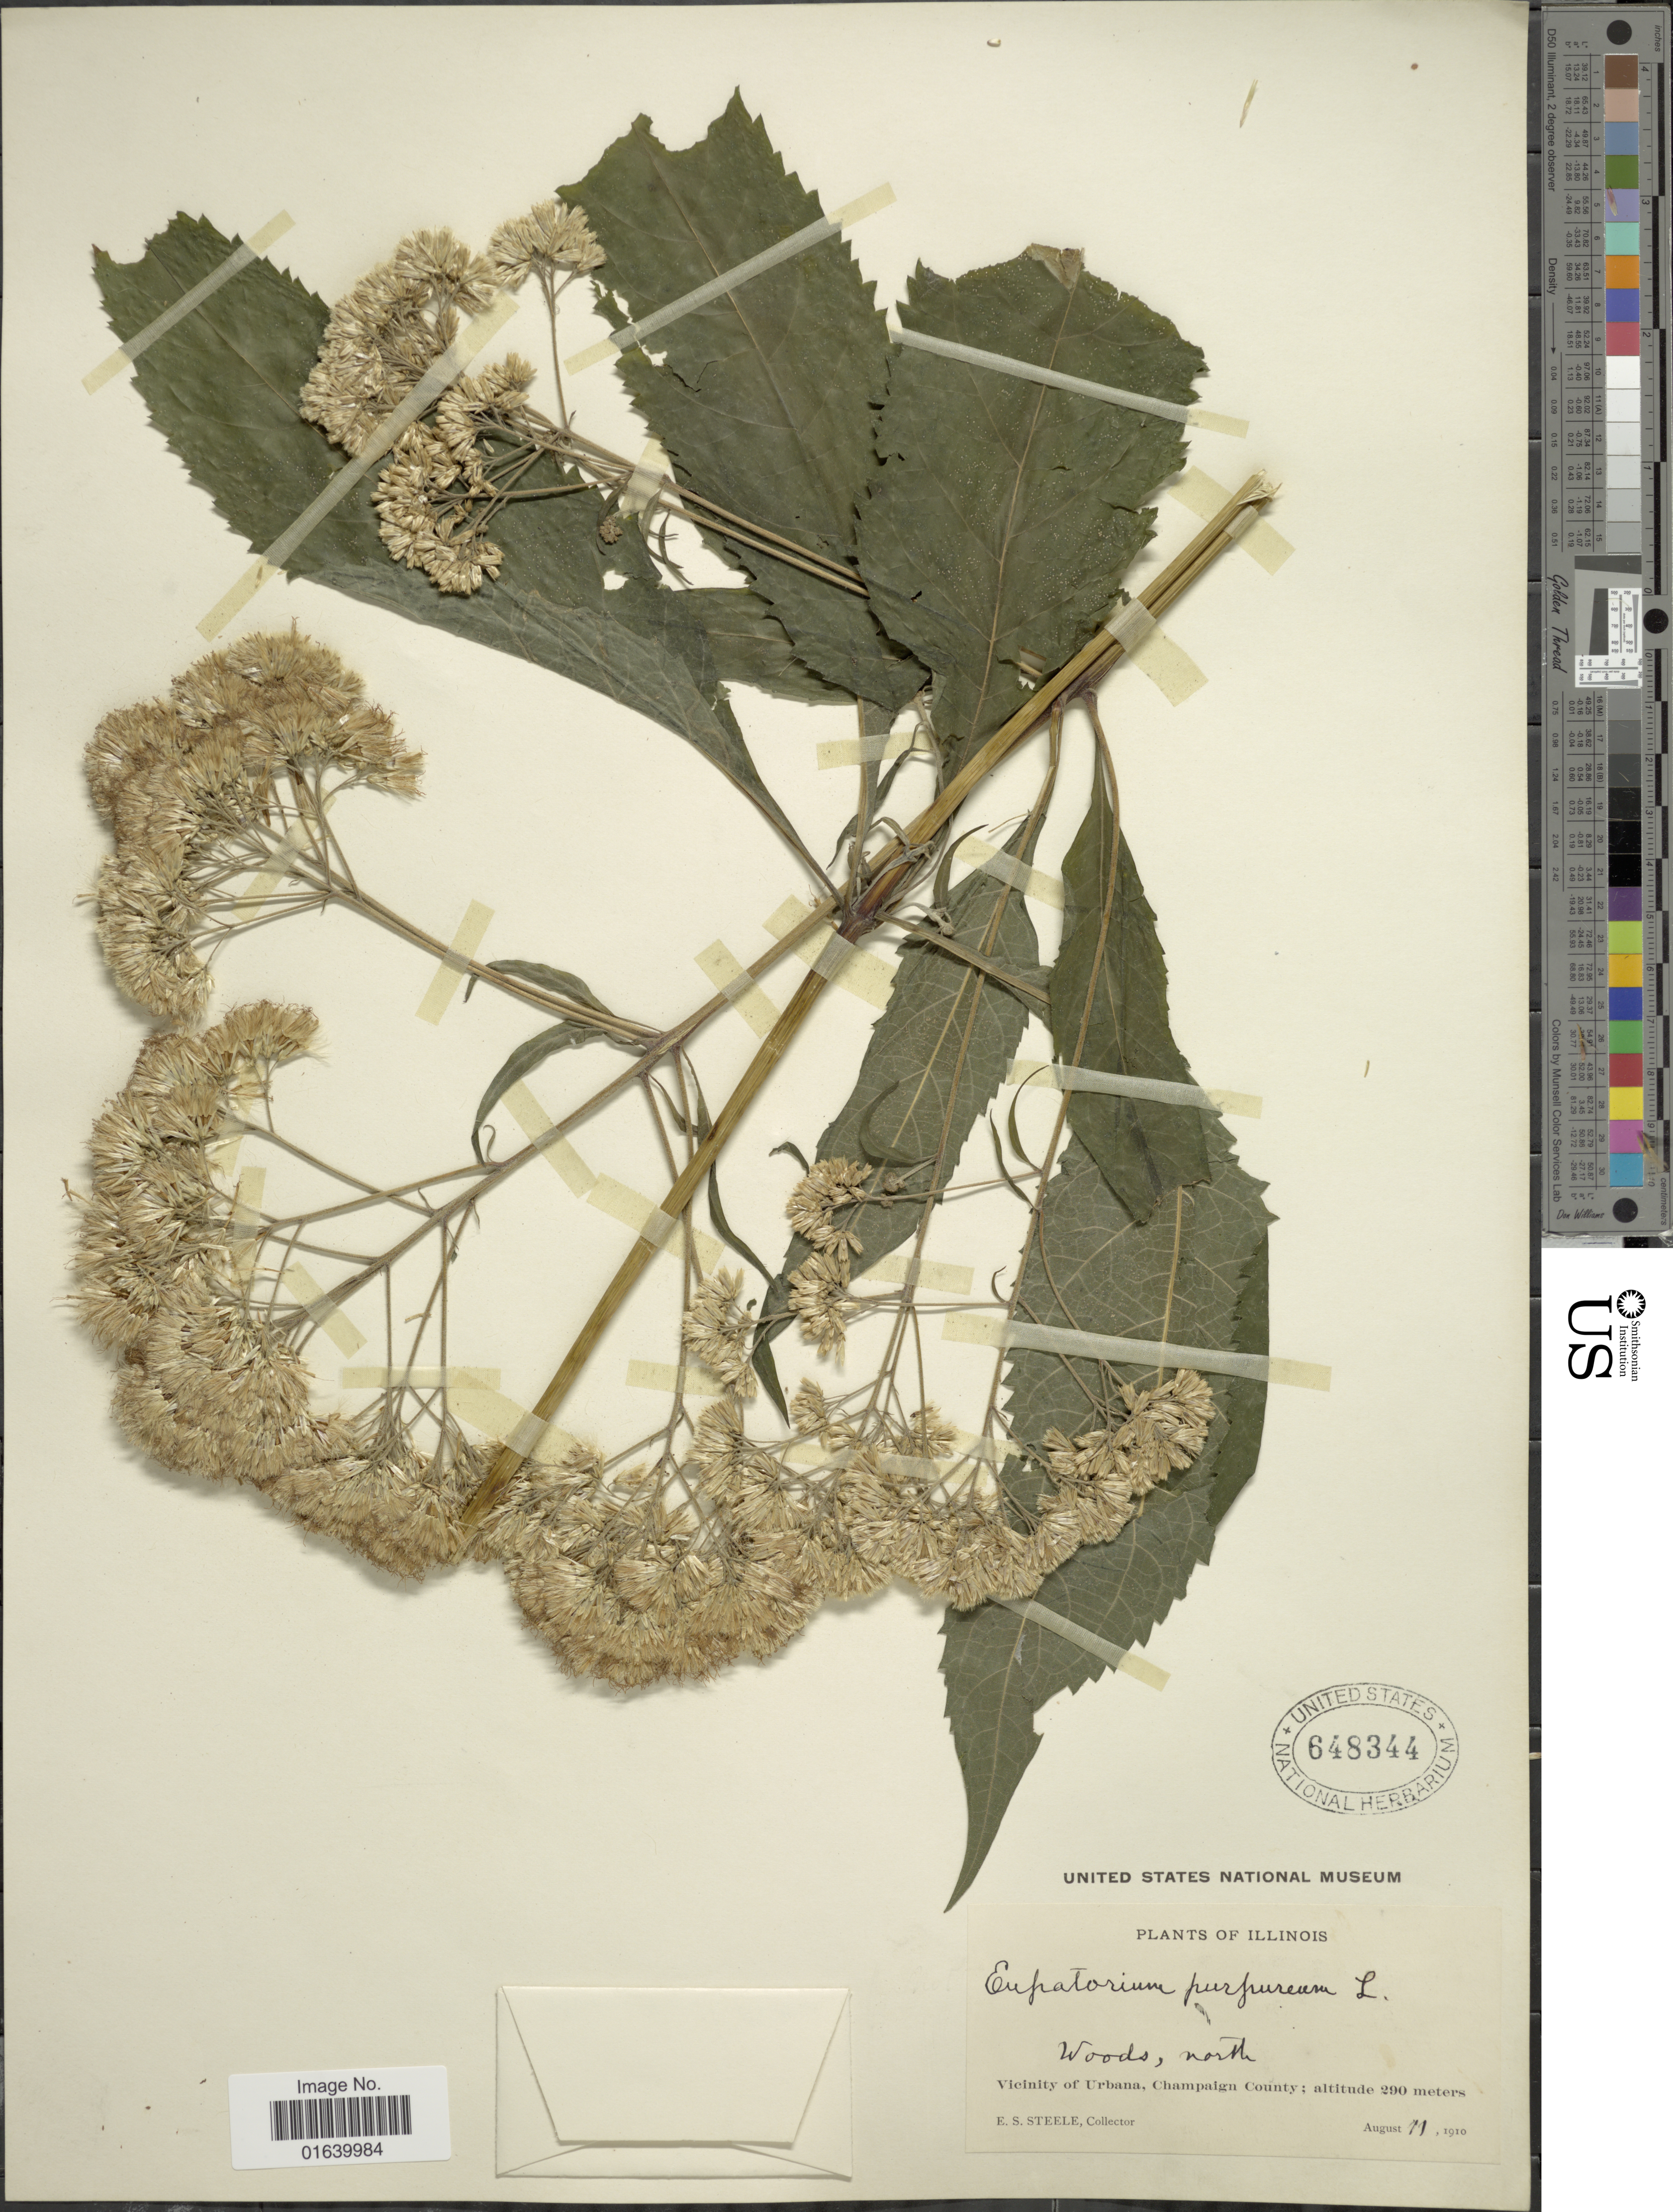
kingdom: Plantae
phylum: Tracheophyta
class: Magnoliopsida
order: Asterales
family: Asteraceae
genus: Eupatorium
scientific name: Eupatorium purpureum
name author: (L.) E.E. Lamont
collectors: E. Steele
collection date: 1910-08-11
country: United States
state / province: Illinois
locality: Illinois, woods, north,vicinity of Urbana, Champaign County.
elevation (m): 290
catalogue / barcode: US 648344